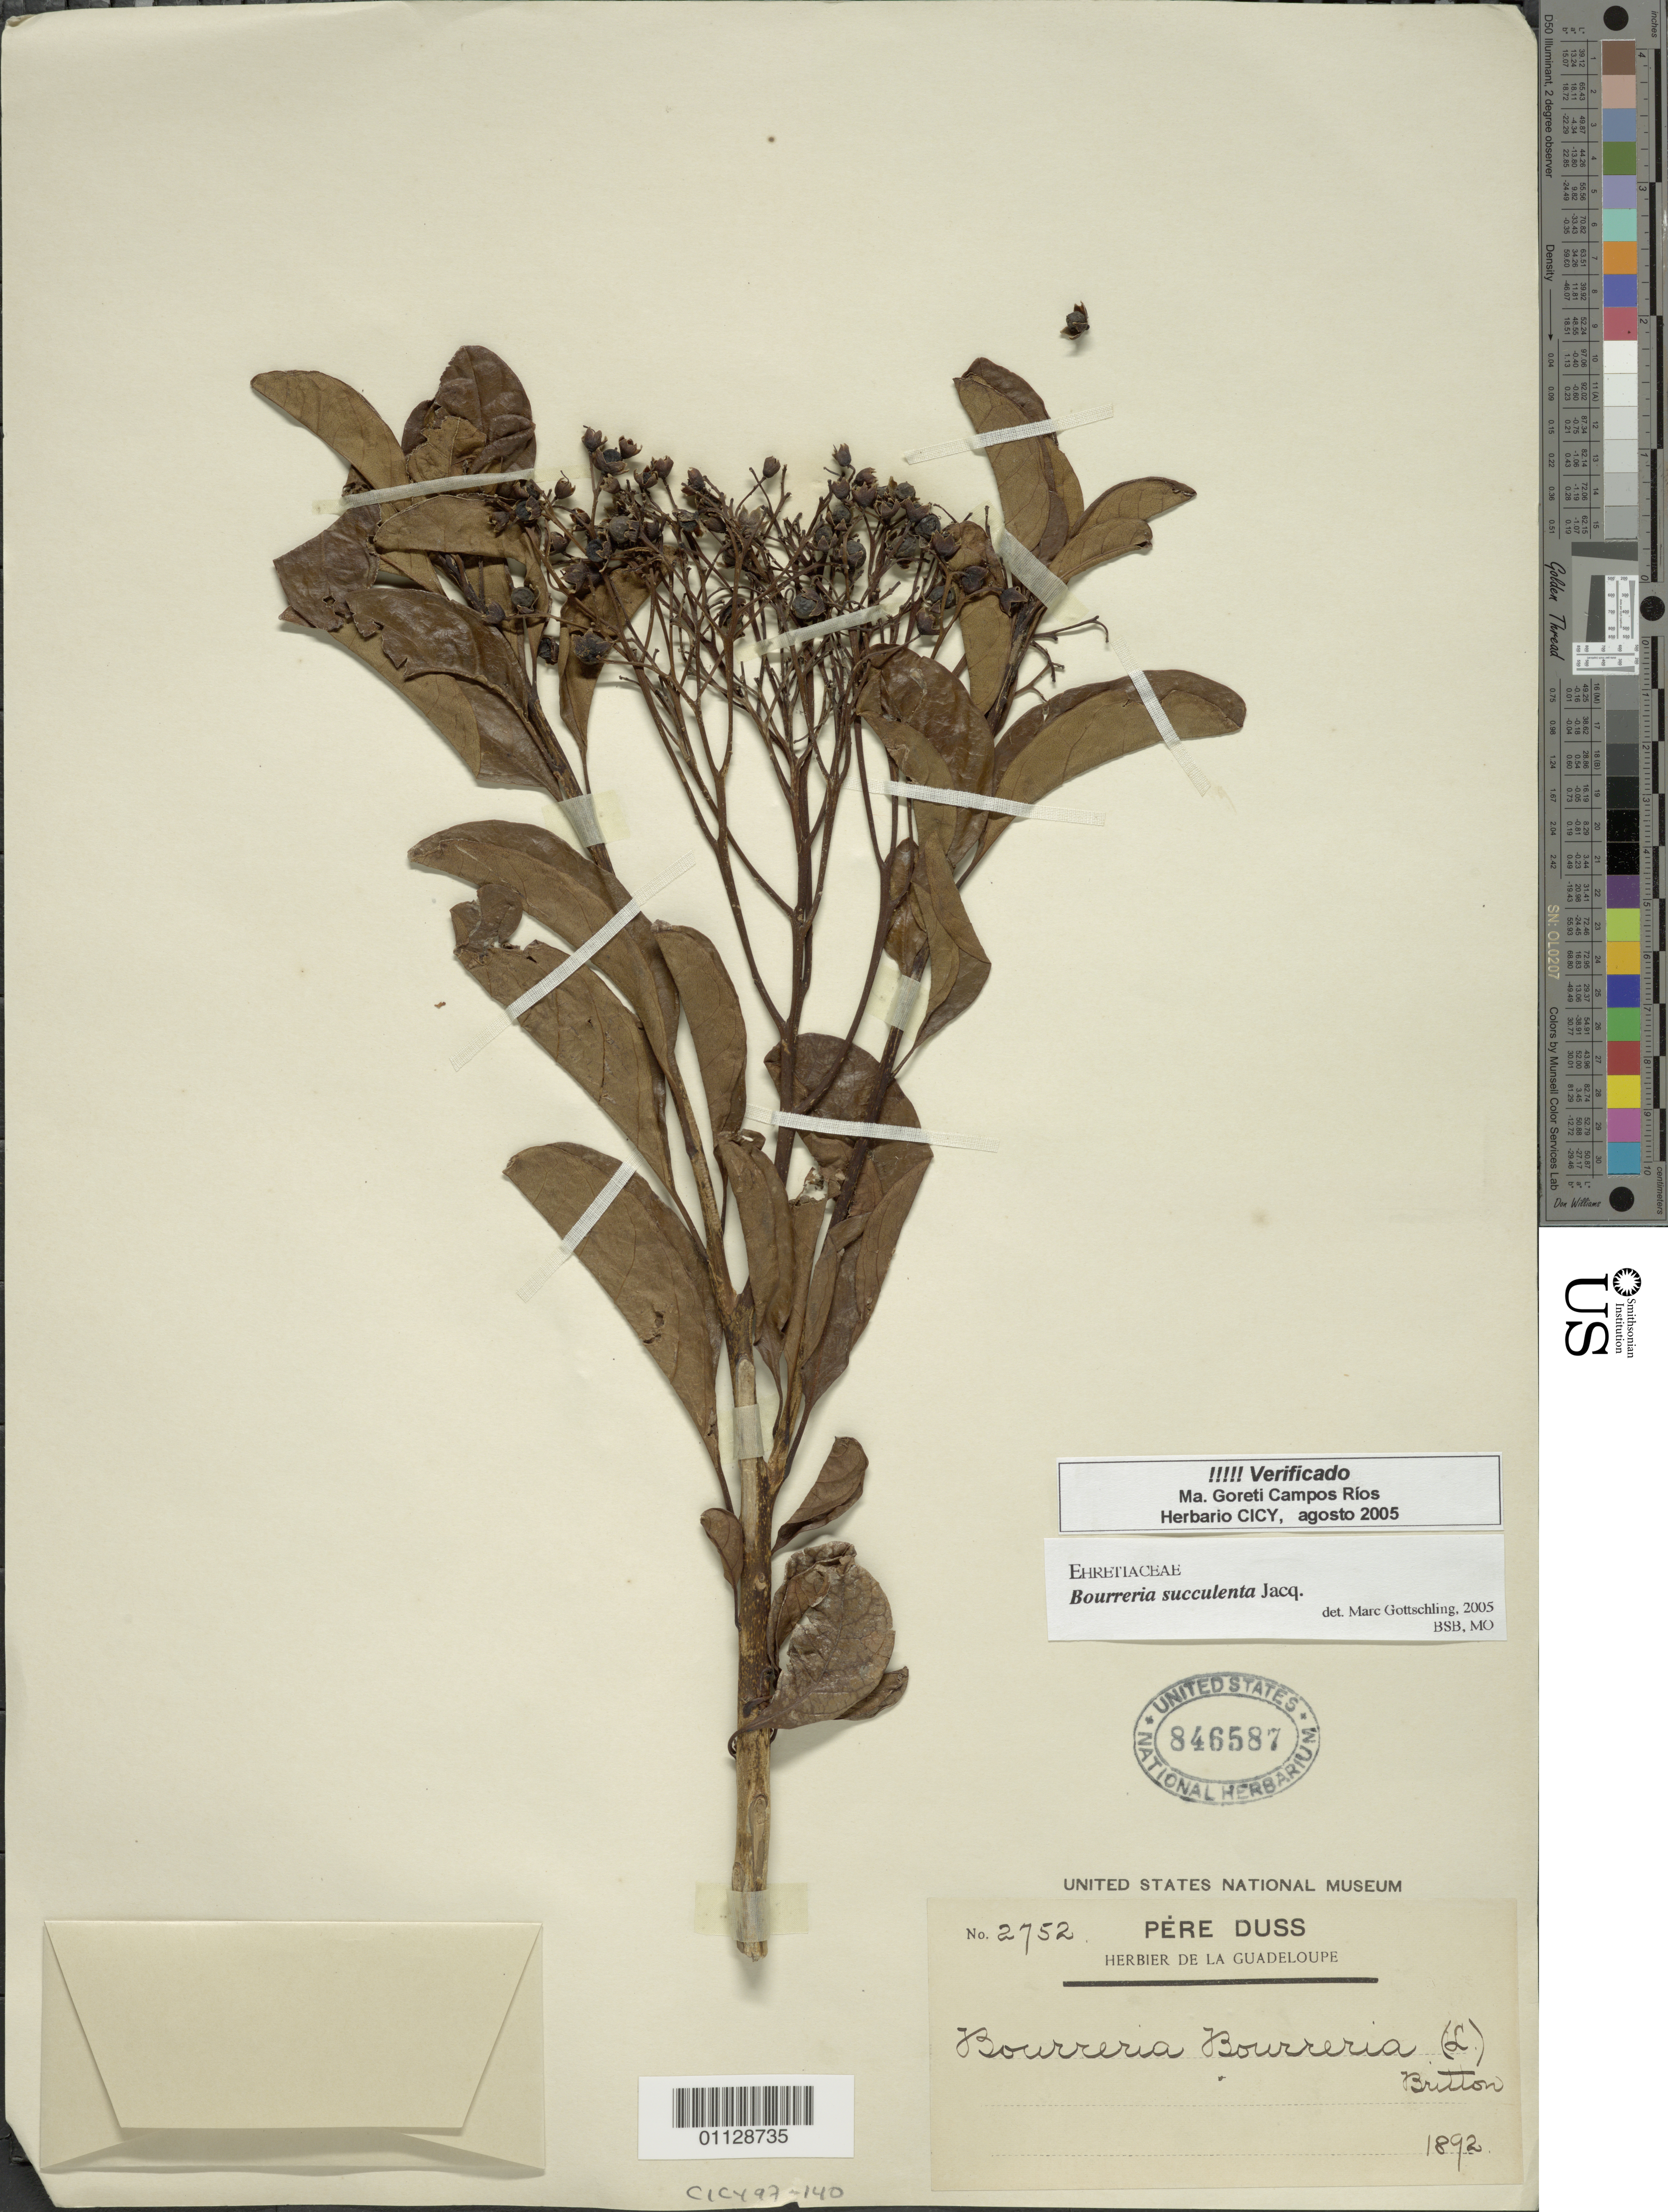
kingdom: Plantae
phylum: Tracheophyta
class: Magnoliopsida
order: Boraginales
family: Ehretiaceae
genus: Bourreria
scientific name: Bourreria succulenta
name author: Jacq.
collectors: Herbier de la Guadeloupe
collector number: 2752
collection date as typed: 01 Jan 1892 to 31 Dec 1892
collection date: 1892-01-01/1892-12-31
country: Guadeloupe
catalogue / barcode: US 846587